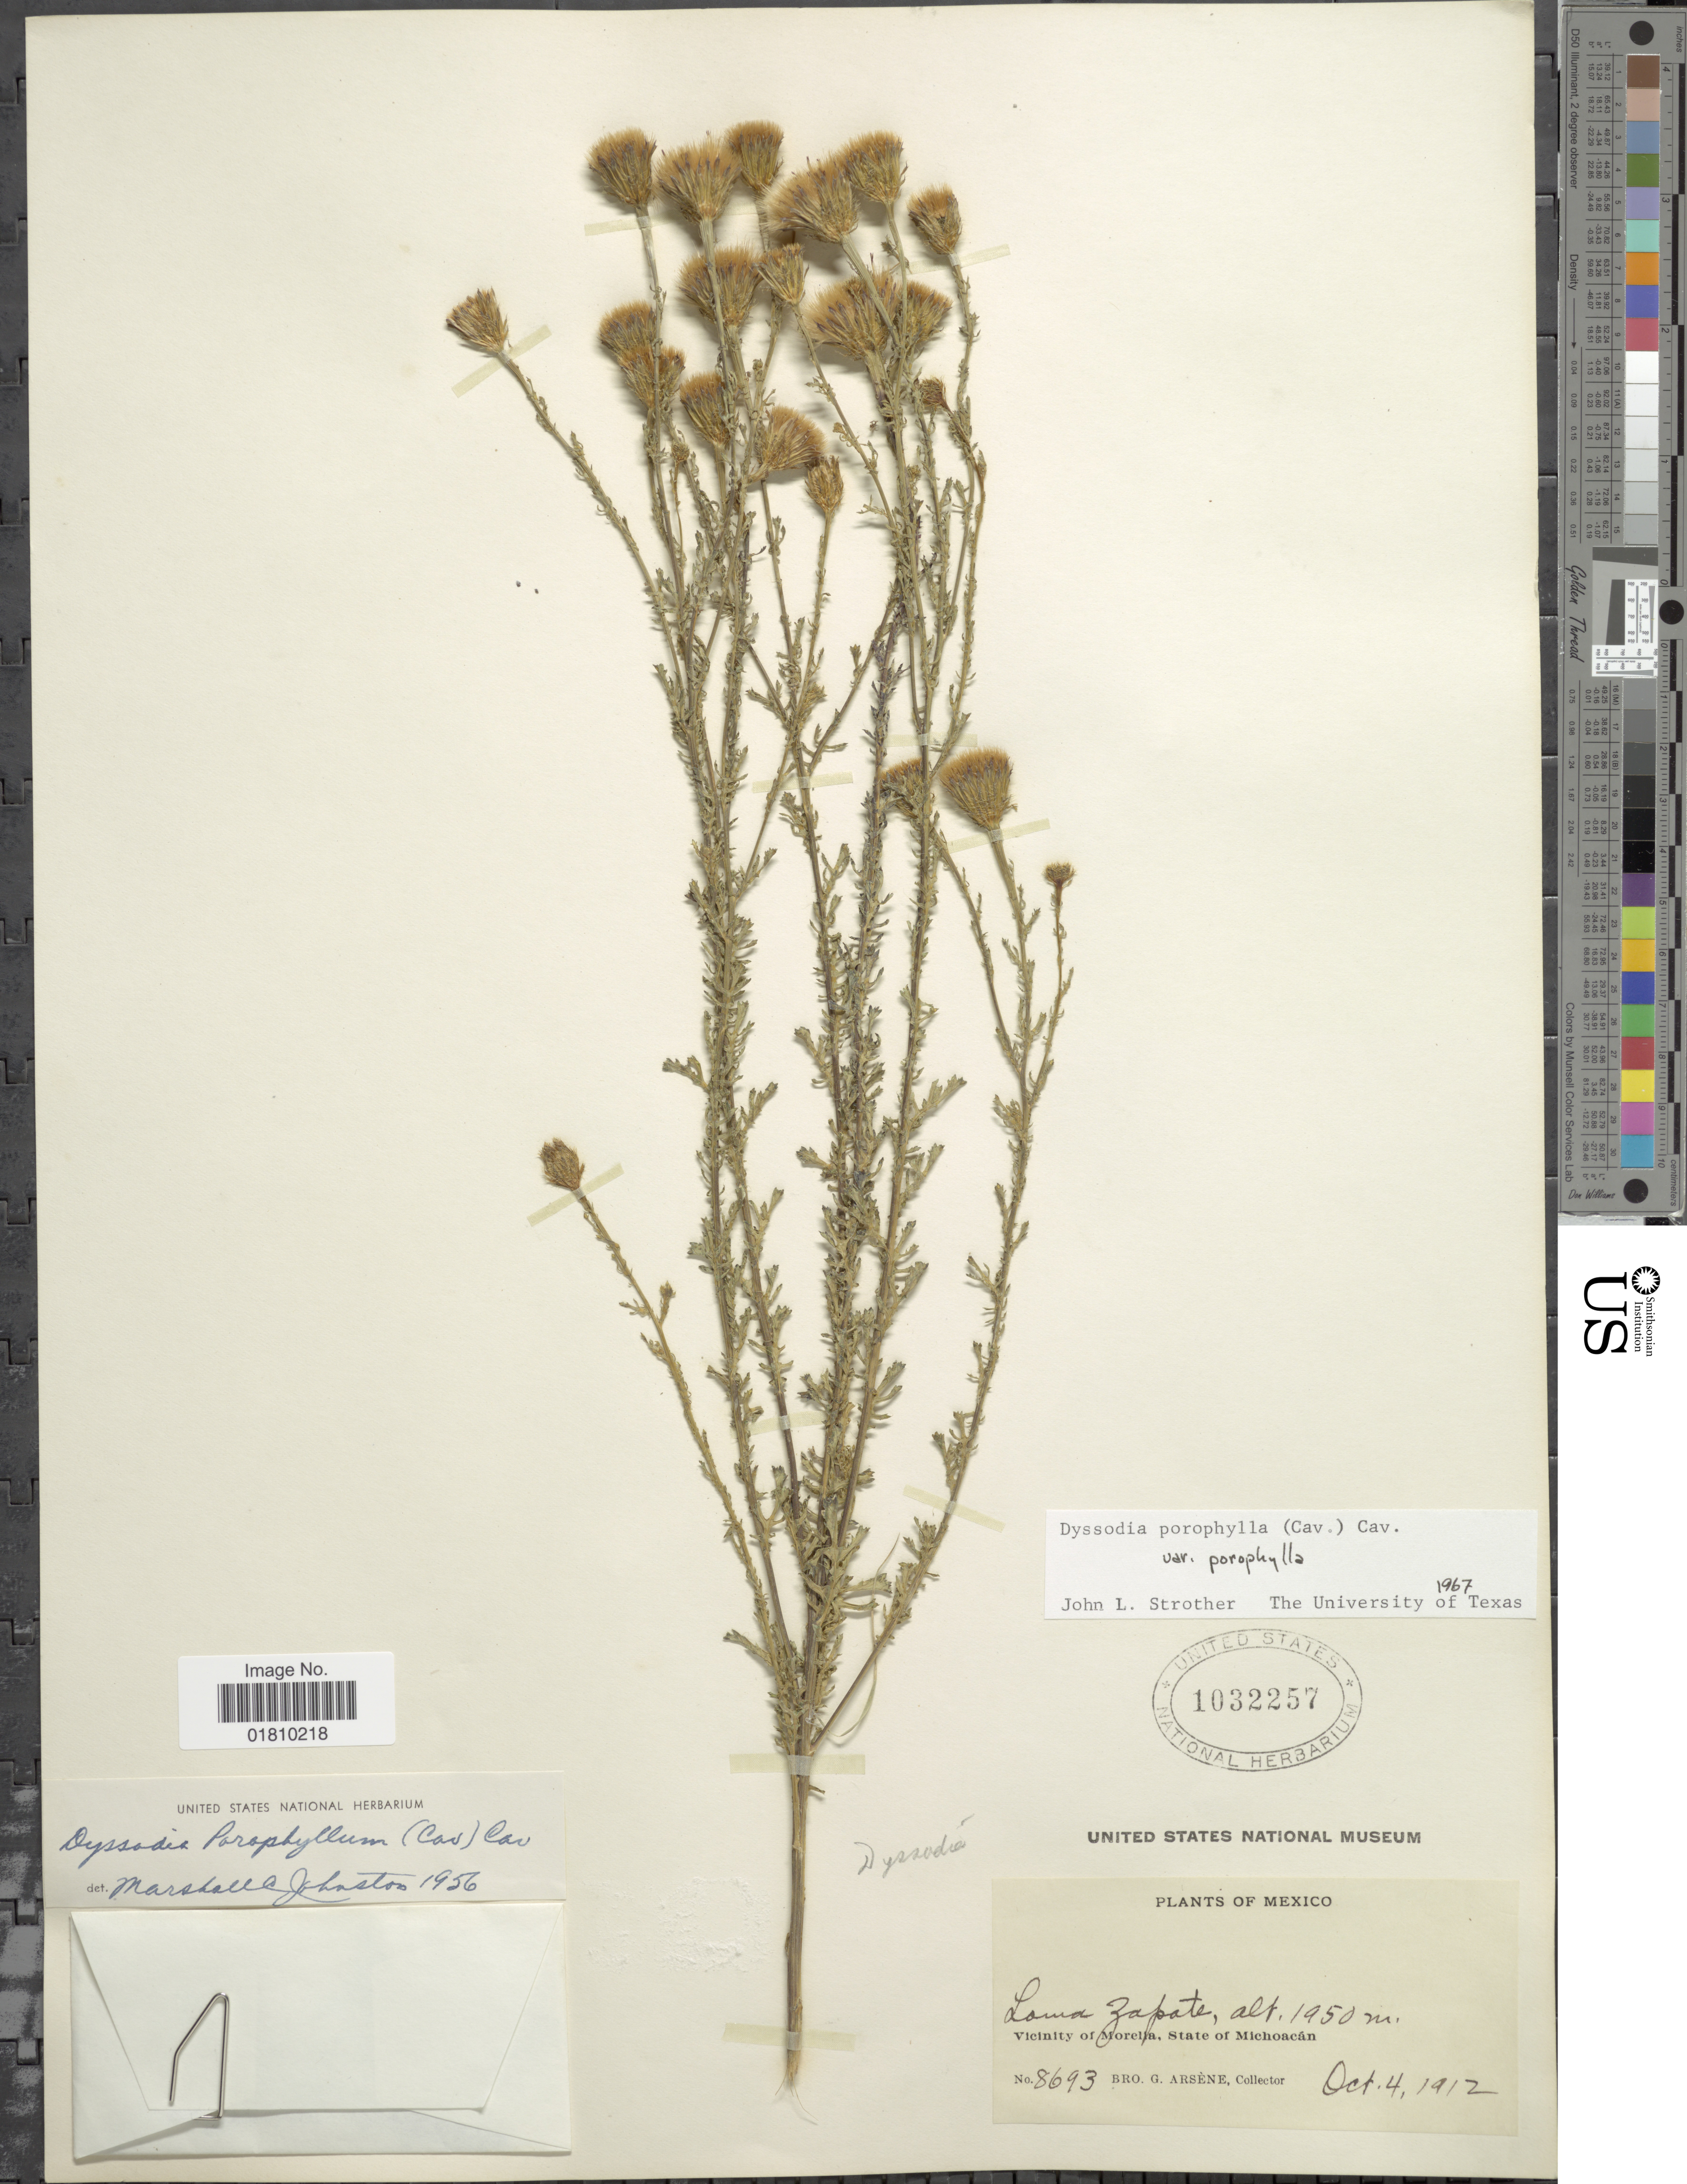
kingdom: Plantae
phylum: Tracheophyta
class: Magnoliopsida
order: Asterales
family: Asteraceae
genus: Adenophyllum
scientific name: Adenophyllum porophyllum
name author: (Cav.) Hemsl.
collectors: Bro. G. Arsène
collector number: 8693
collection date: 1912-10-04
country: Mexico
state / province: Michoacán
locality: Loma Zapate, vicinity of Morelia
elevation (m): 1950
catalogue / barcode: US 1032257